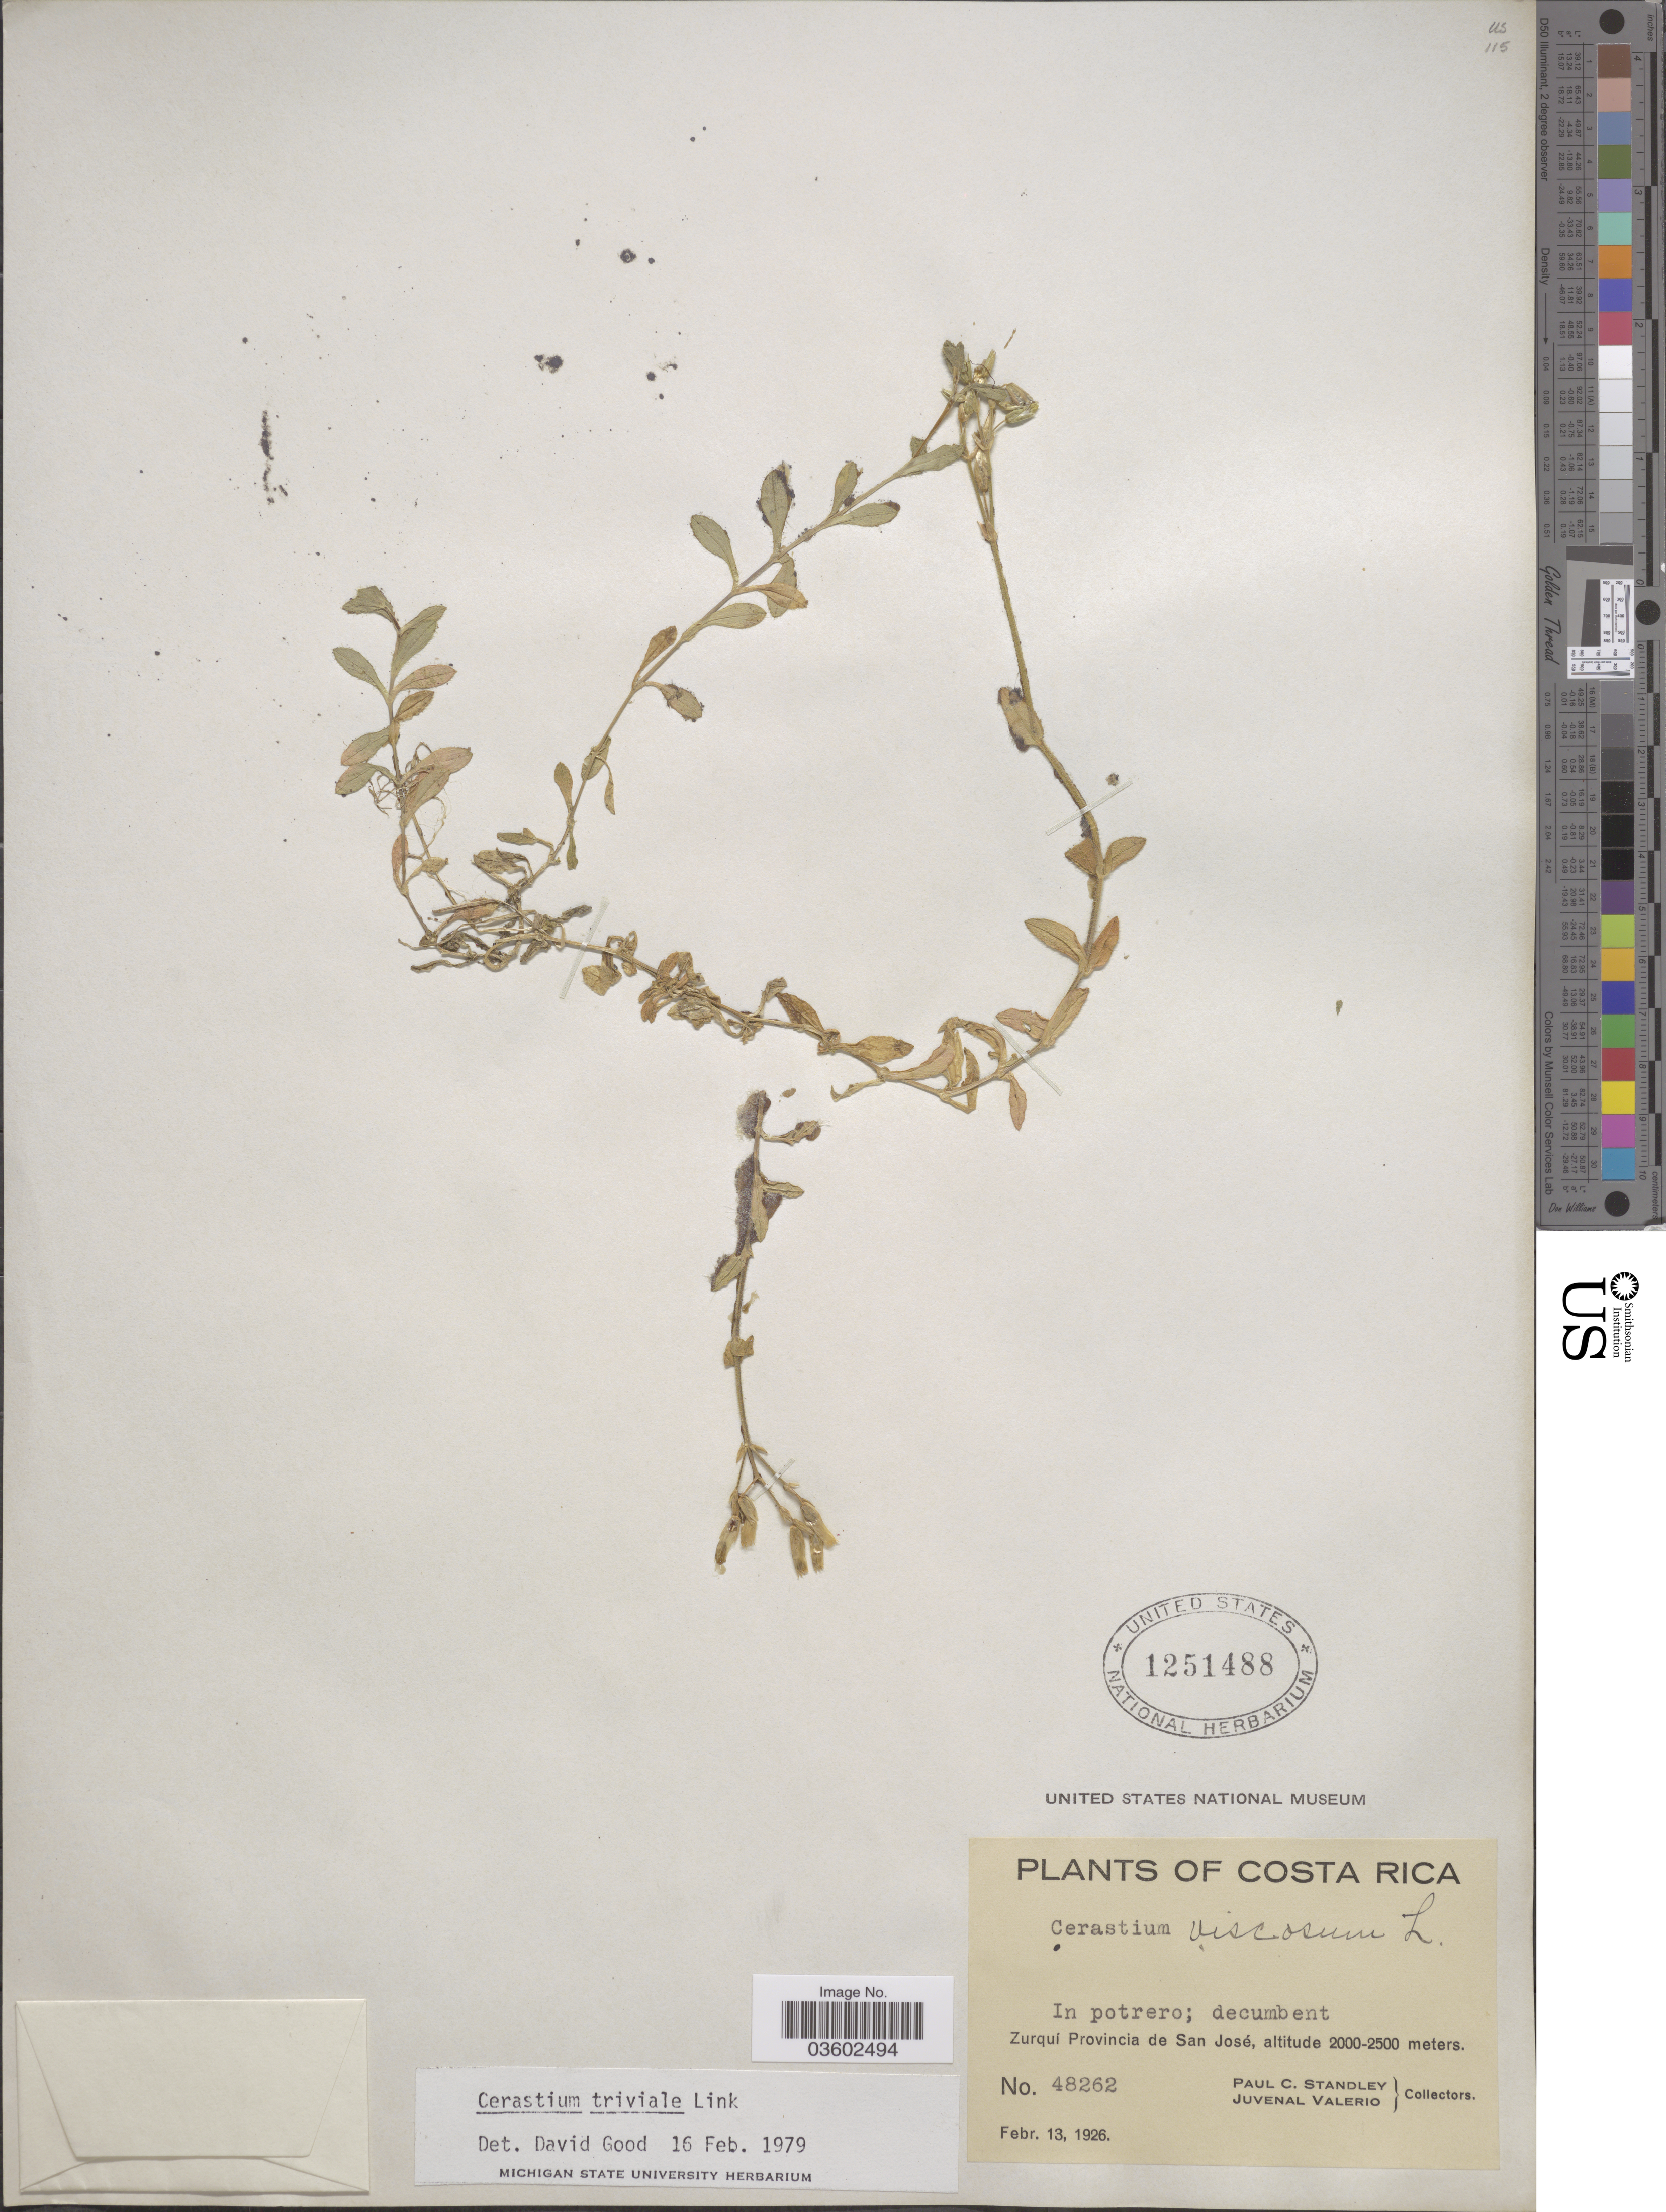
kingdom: Plantae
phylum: Tracheophyta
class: Magnoliopsida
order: Caryophyllales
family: Caryophyllaceae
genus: Cerastium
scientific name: Cerastium triviale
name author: Link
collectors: P. C. Standley & J. Valerio R.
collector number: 48262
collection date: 1926-02-13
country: Costa Rica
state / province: San José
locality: Zurquí.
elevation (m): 2000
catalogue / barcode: US 1251488